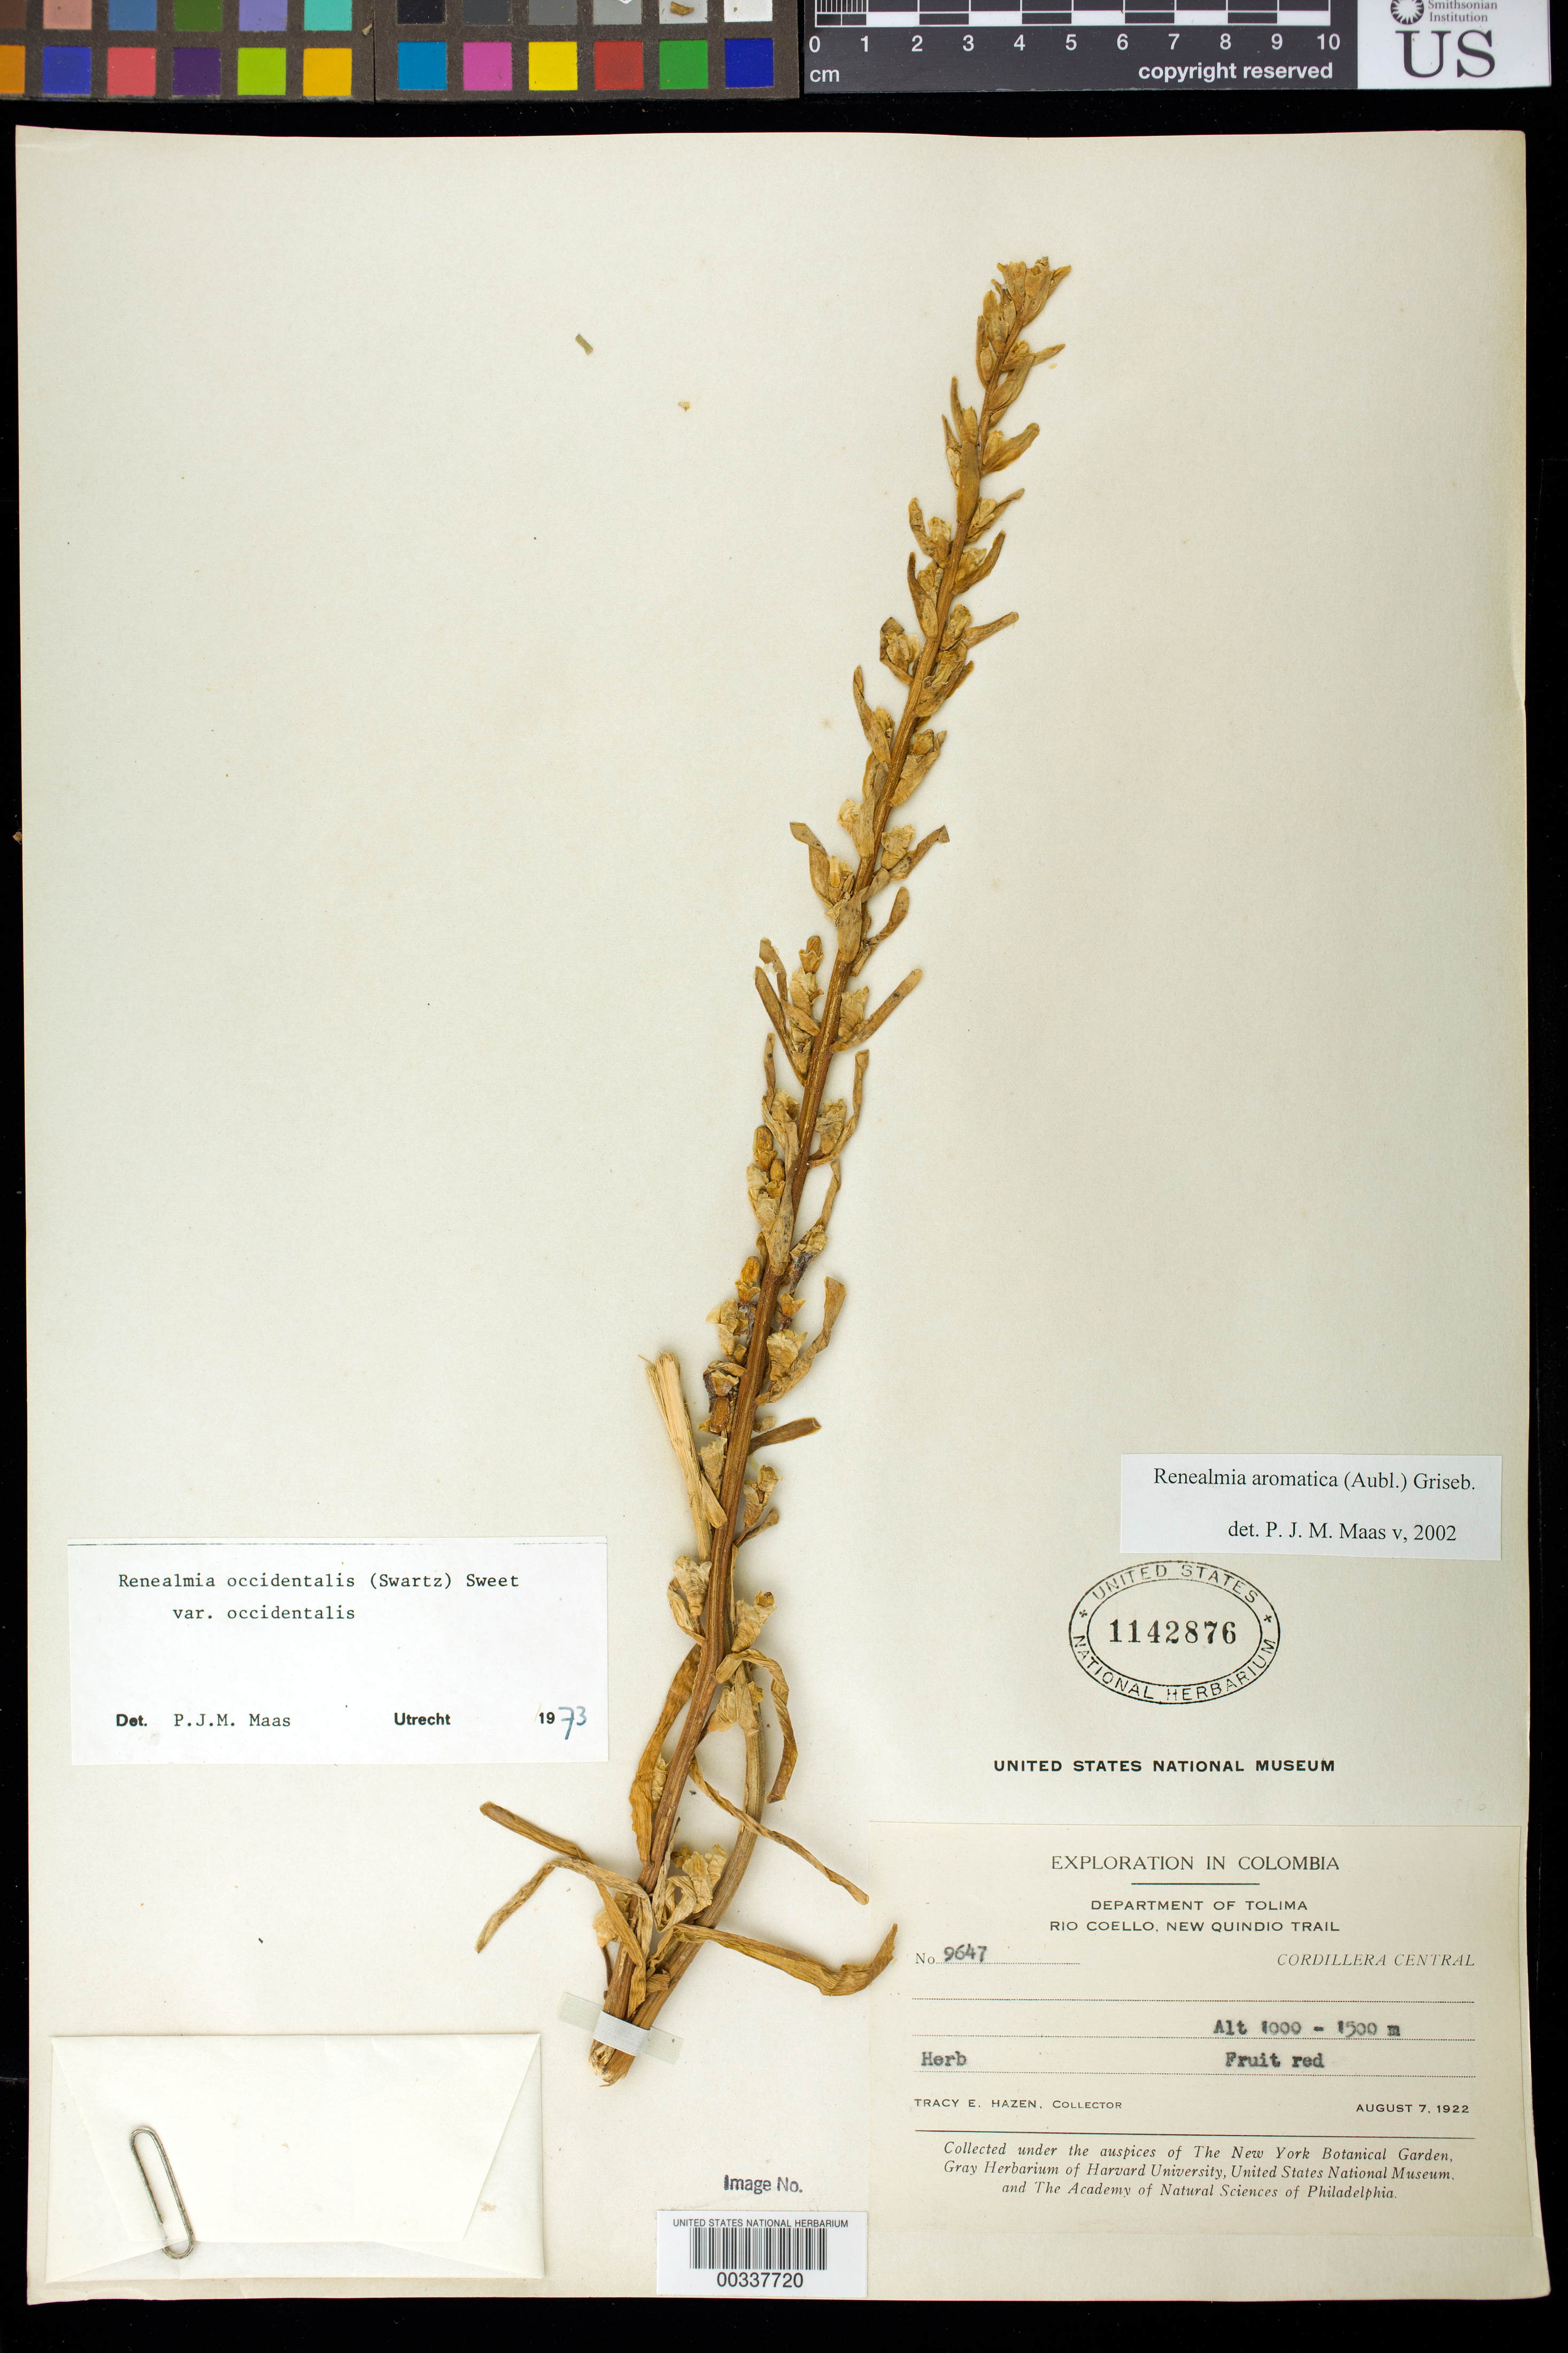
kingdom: Plantae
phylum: Tracheophyta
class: Liliopsida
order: Zingiberales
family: Zingiberaceae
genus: Renealmia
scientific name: Renealmia aromatica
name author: (Aubl.) Griseb.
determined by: Maas, Paul J. M.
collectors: T. E. Hazen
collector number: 9647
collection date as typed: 07 Aug 1922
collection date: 1922-08-07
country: Colombia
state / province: Tolima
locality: Rio Coello, new Quindo Trail, Cordillera Central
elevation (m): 1000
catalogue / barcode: US 1142876